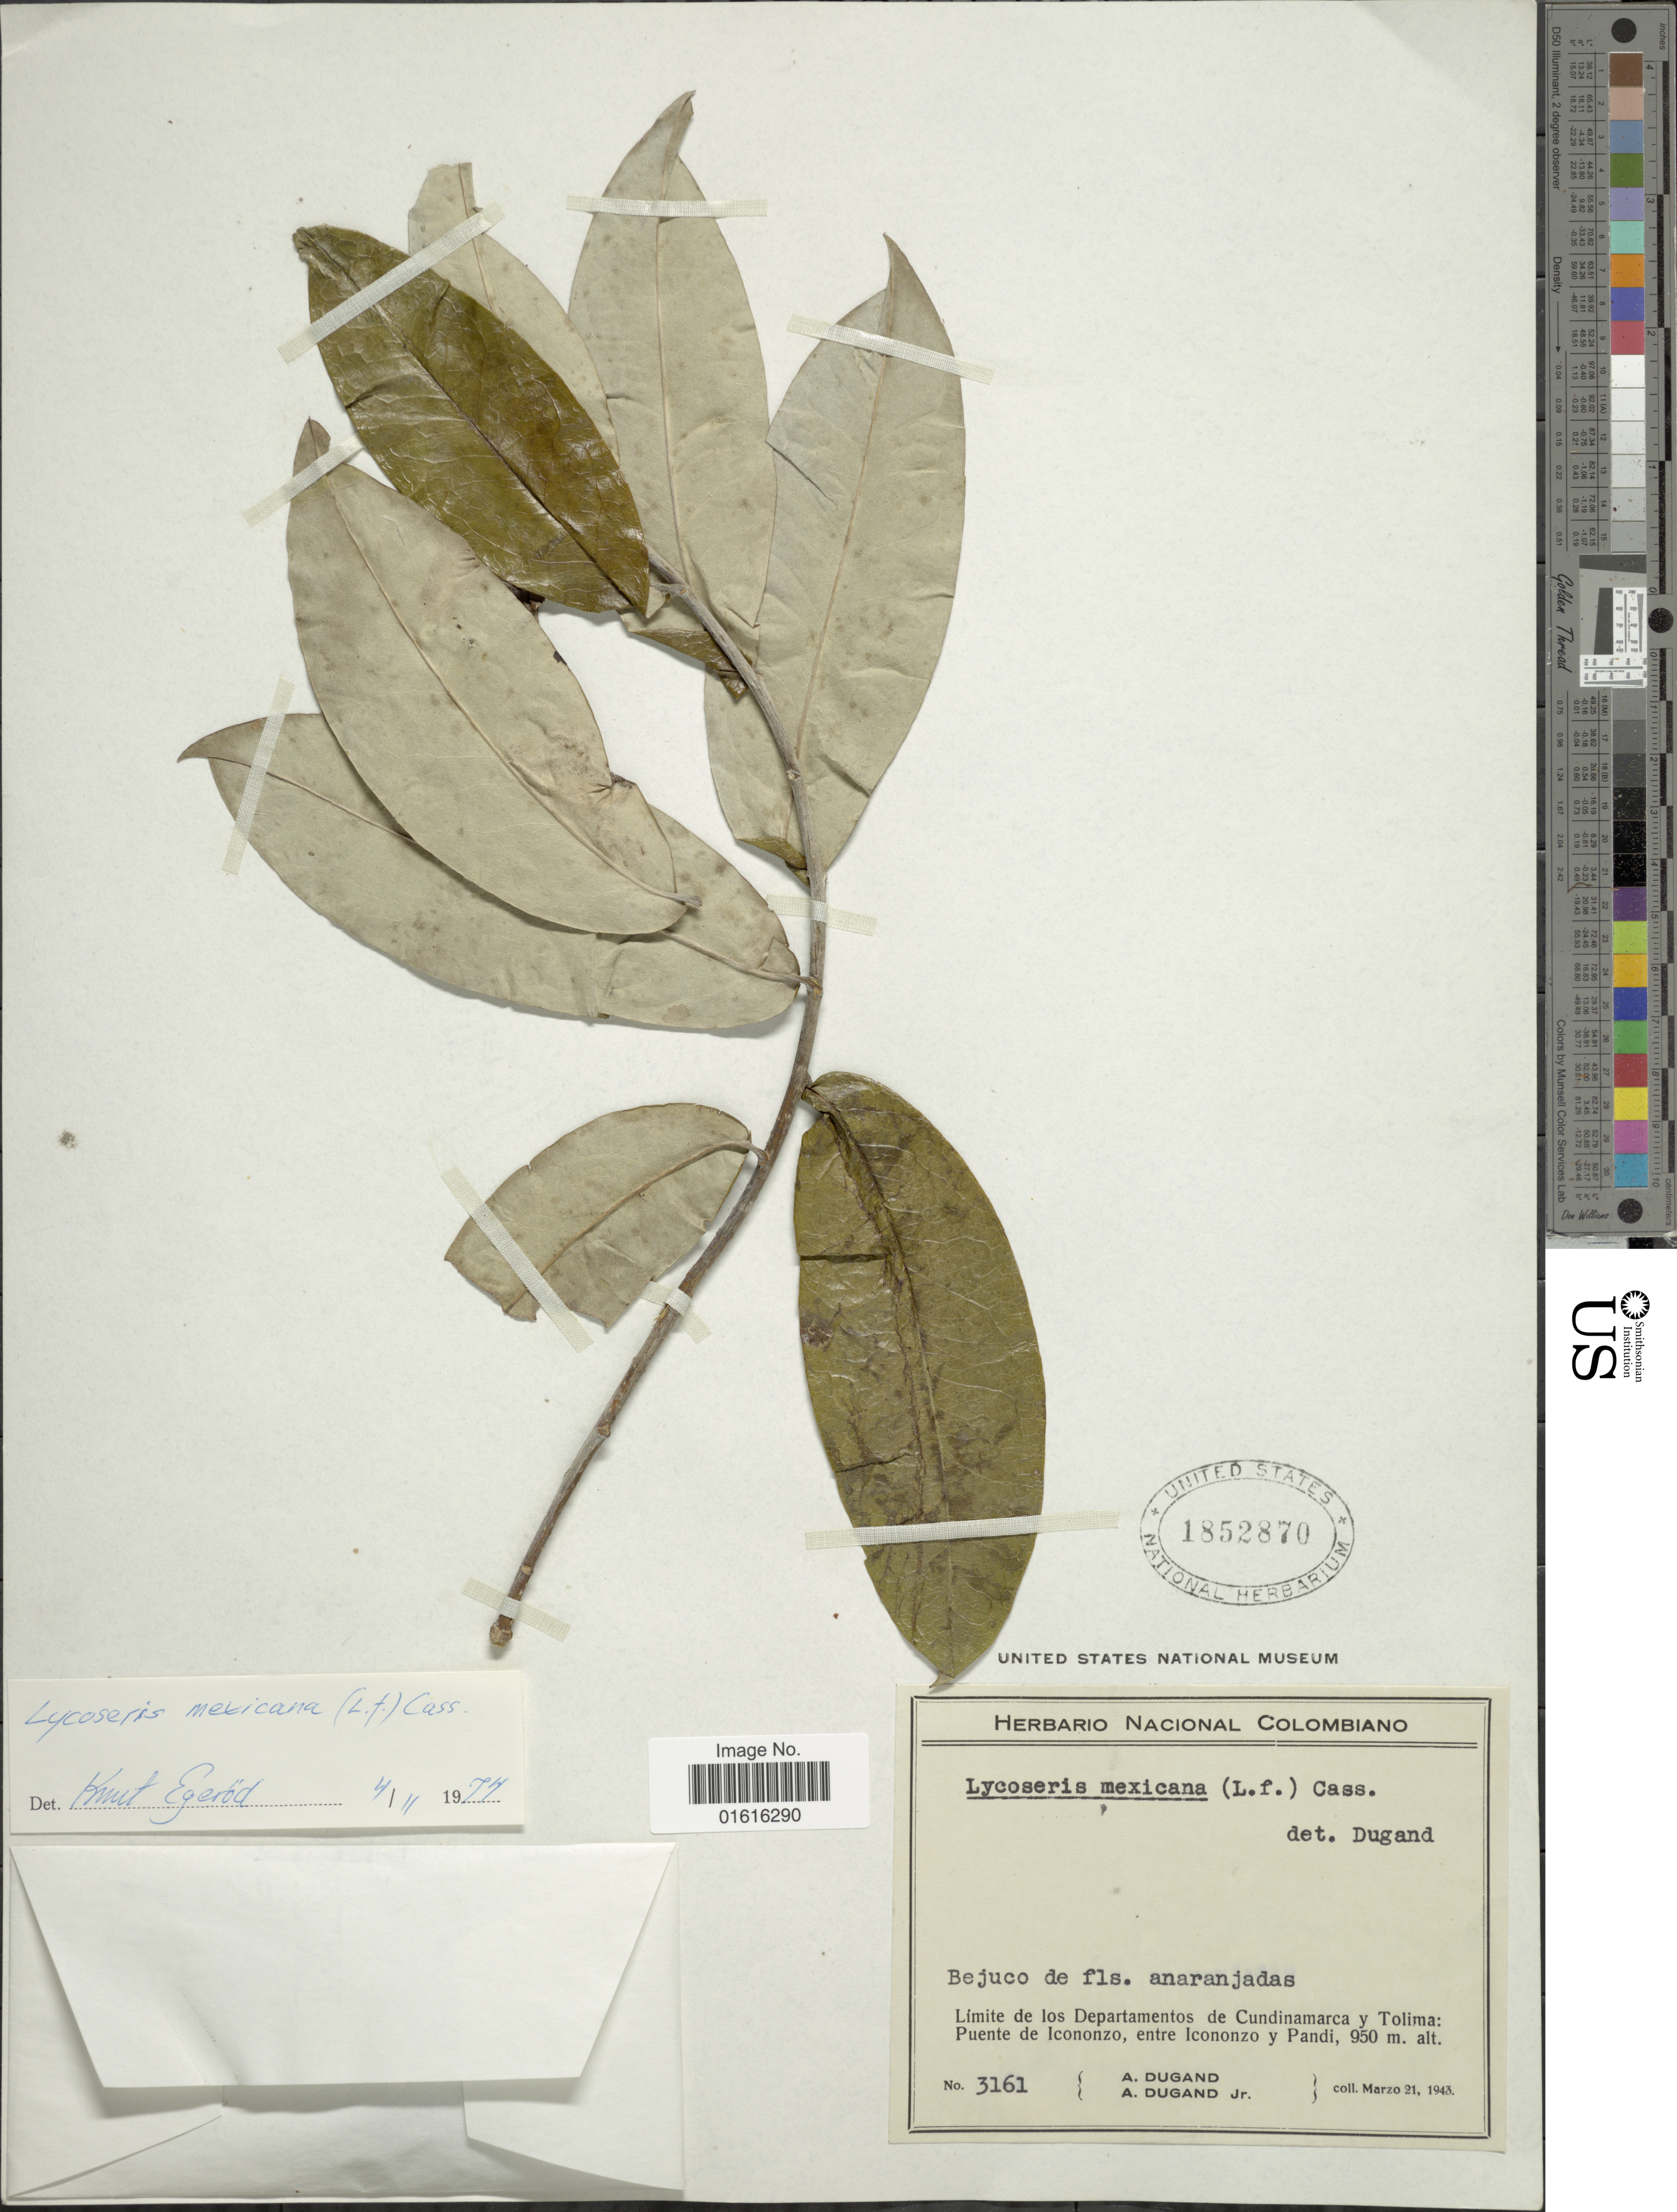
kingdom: Plantae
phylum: Tracheophyta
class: Magnoliopsida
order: Asterales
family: Asteraceae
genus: Lycoseris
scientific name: Lycoseris mexicana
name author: (L. f.) Cass.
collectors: A. Dugand & A. Dugand Jr.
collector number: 3161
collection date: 1943-03-21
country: Colombia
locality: Limite de los Departamentos de Cundinamarca y Tolima: Puente de Icononzo, entre Icononzo y Pandi.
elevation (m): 950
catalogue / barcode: US 1852870